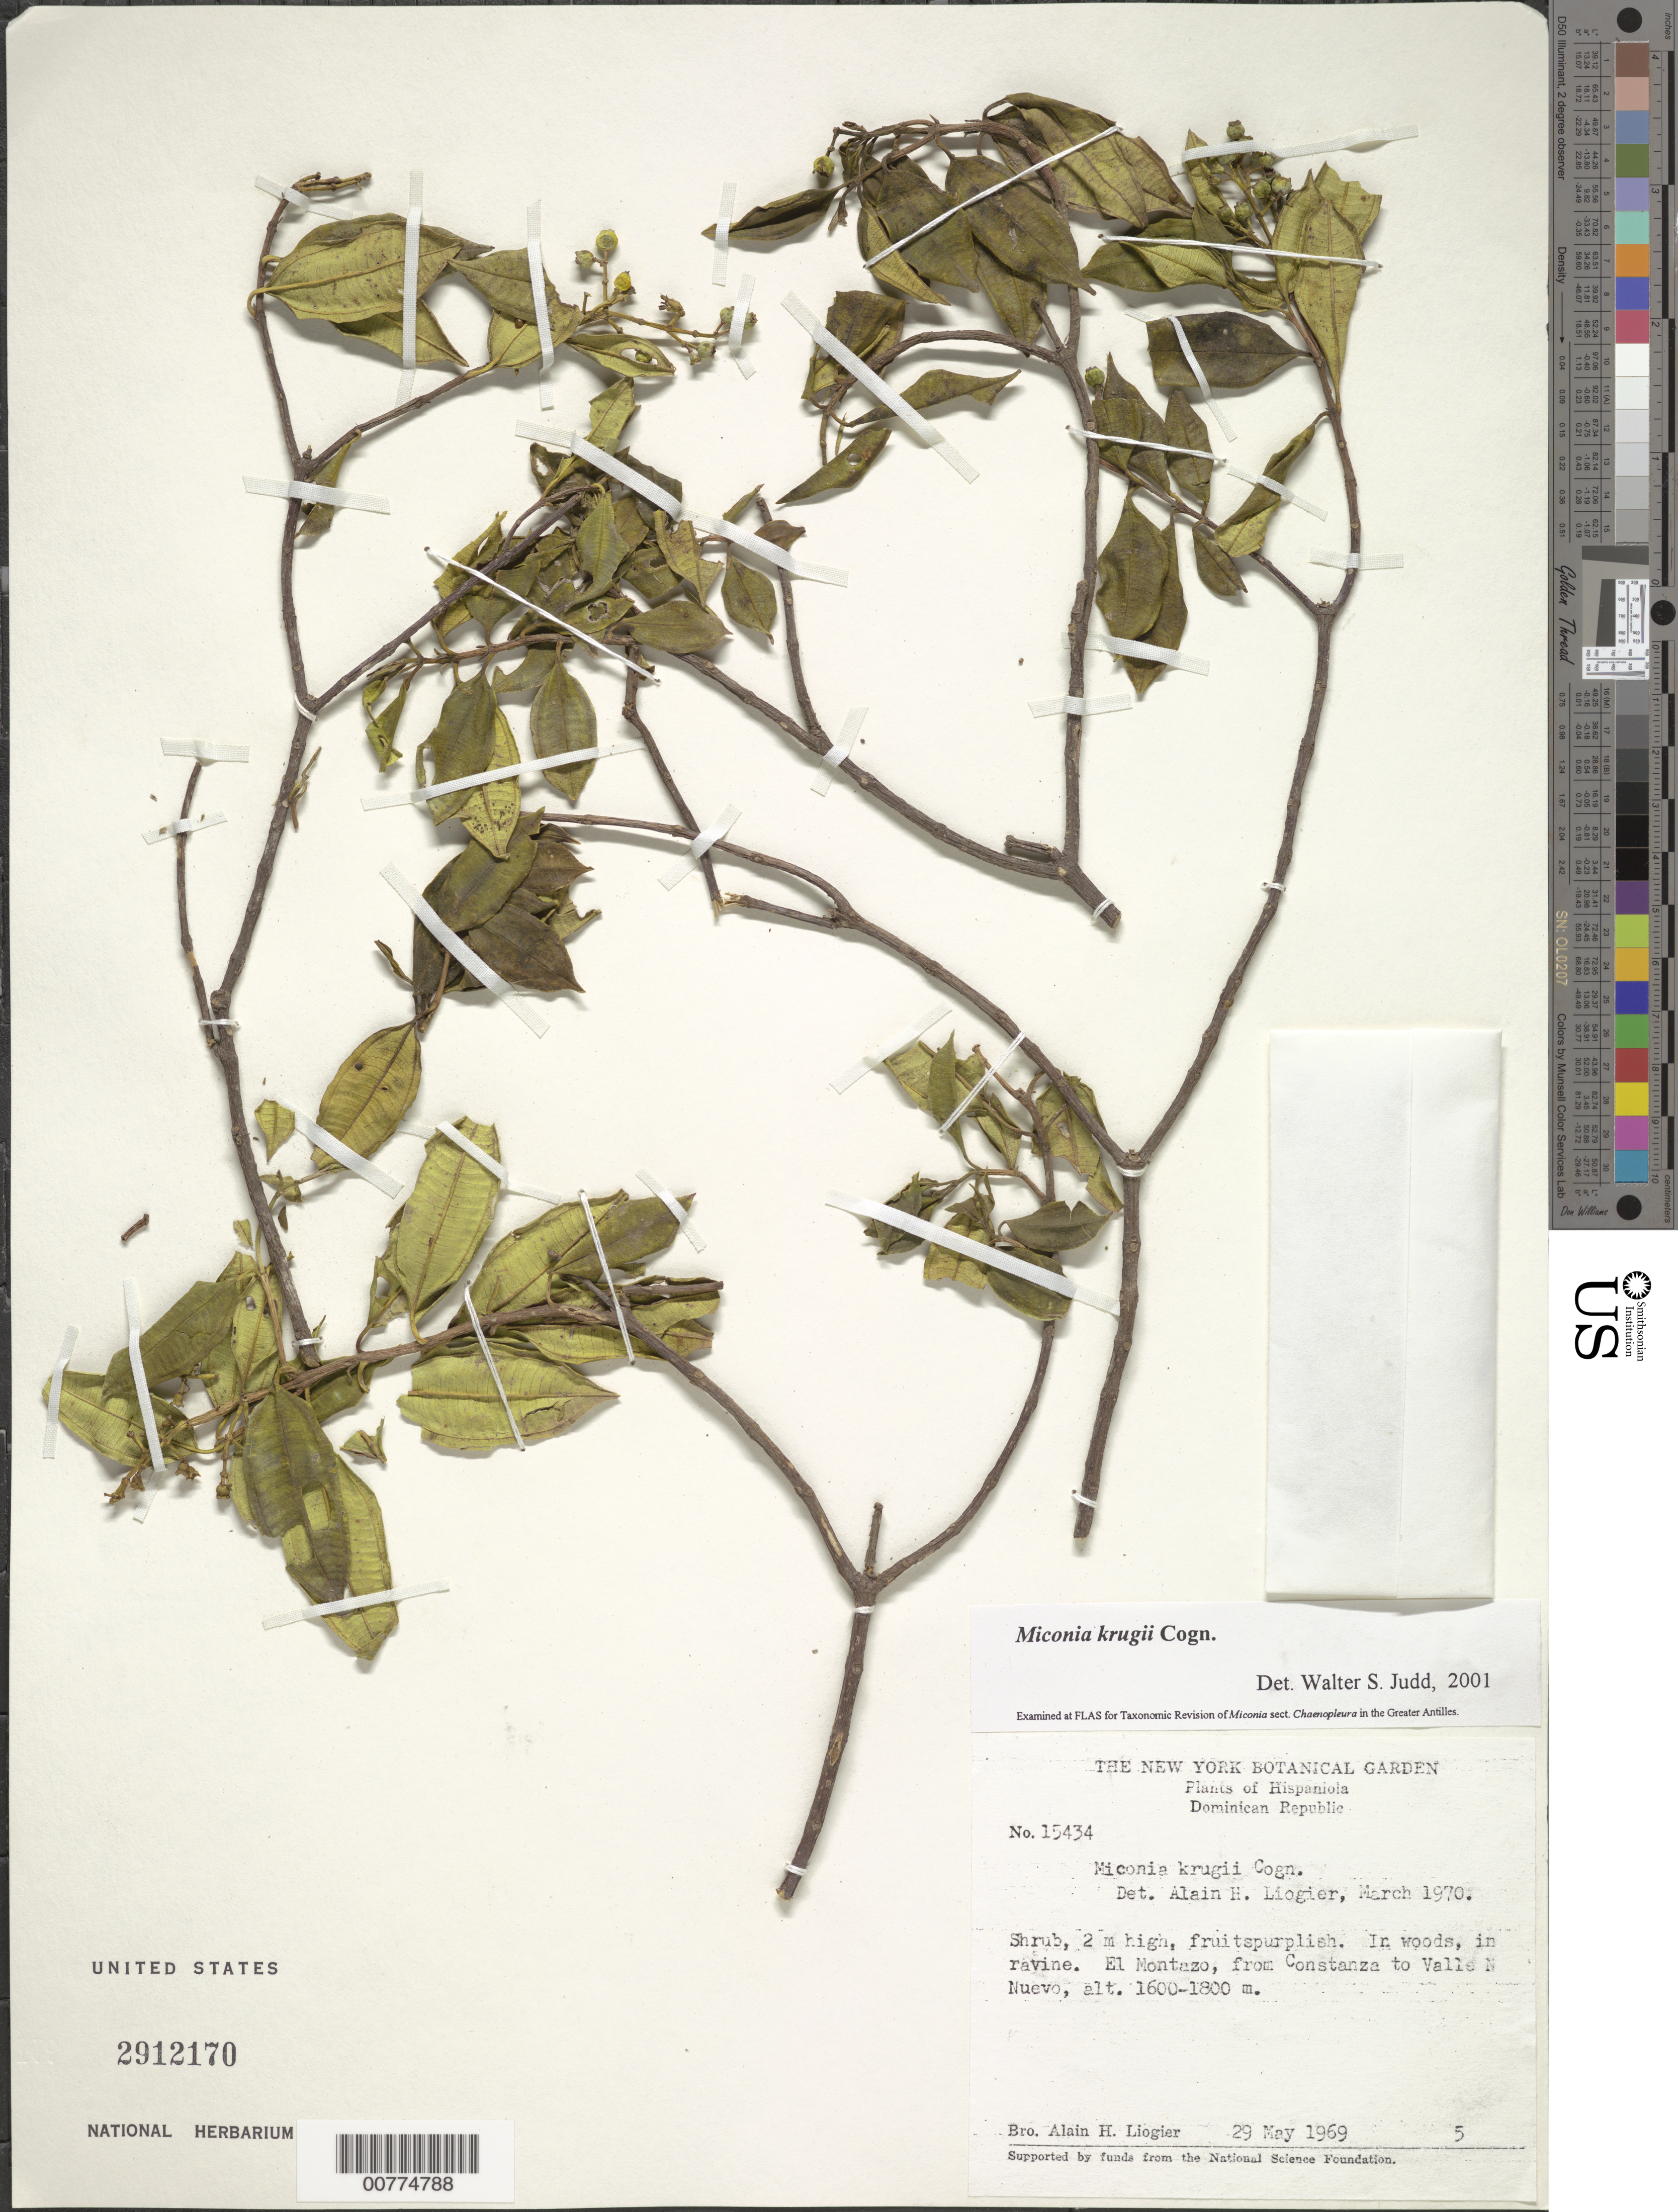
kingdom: Plantae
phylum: Tracheophyta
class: Magnoliopsida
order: Myrtales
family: Melastomataceae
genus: Miconia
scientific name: Miconia krugii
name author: Cogn.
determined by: Judd, Walter S.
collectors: A. H. Liogier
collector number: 15434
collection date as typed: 29 May 1969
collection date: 1969-05-29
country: Dominican Republic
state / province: La Vega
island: Hispaniola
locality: El Montazo, from Constanza to Valle Nuevo.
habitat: In woods, in ravine.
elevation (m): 1600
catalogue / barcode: US 2912170